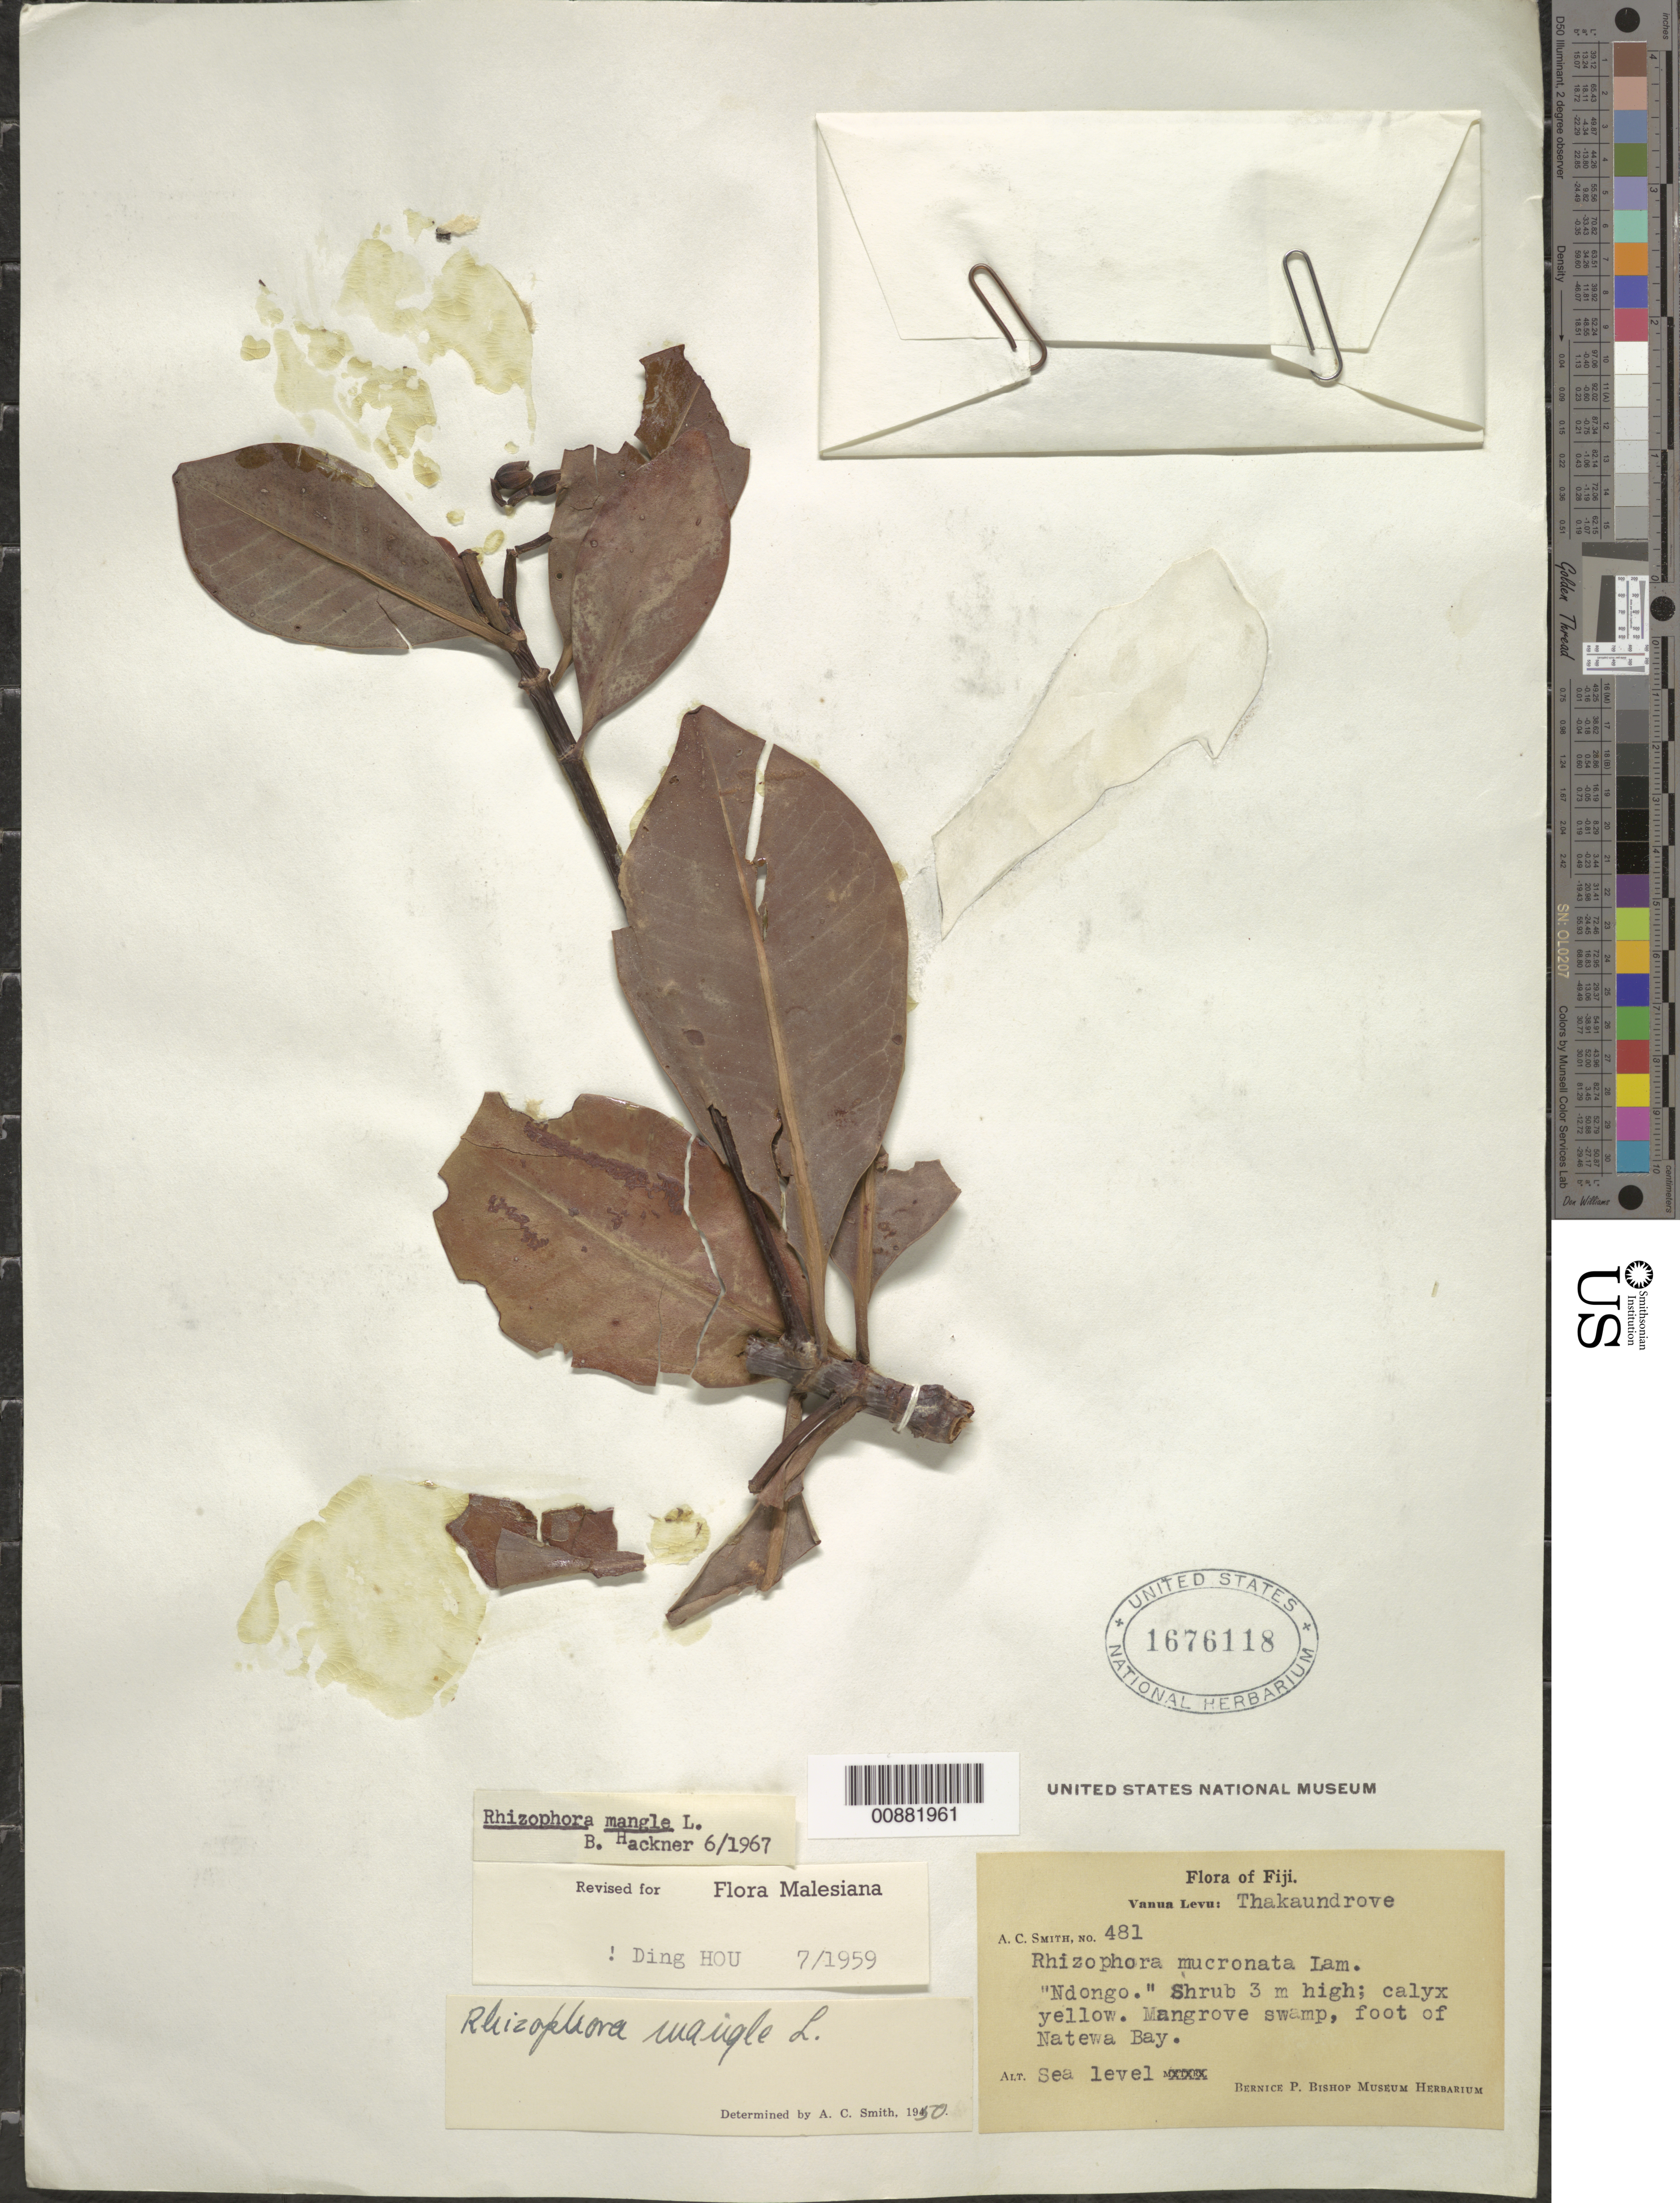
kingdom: Plantae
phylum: Tracheophyta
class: Magnoliopsida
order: Malpighiales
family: Rhizophoraceae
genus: Rhizophora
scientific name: Rhizophora mangle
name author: L.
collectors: C. A. Smith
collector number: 481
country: Fiji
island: Vanua Levu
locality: Natewa Bay.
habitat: Mangrove swamp, foot of bay.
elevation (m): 0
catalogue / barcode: US 1676778